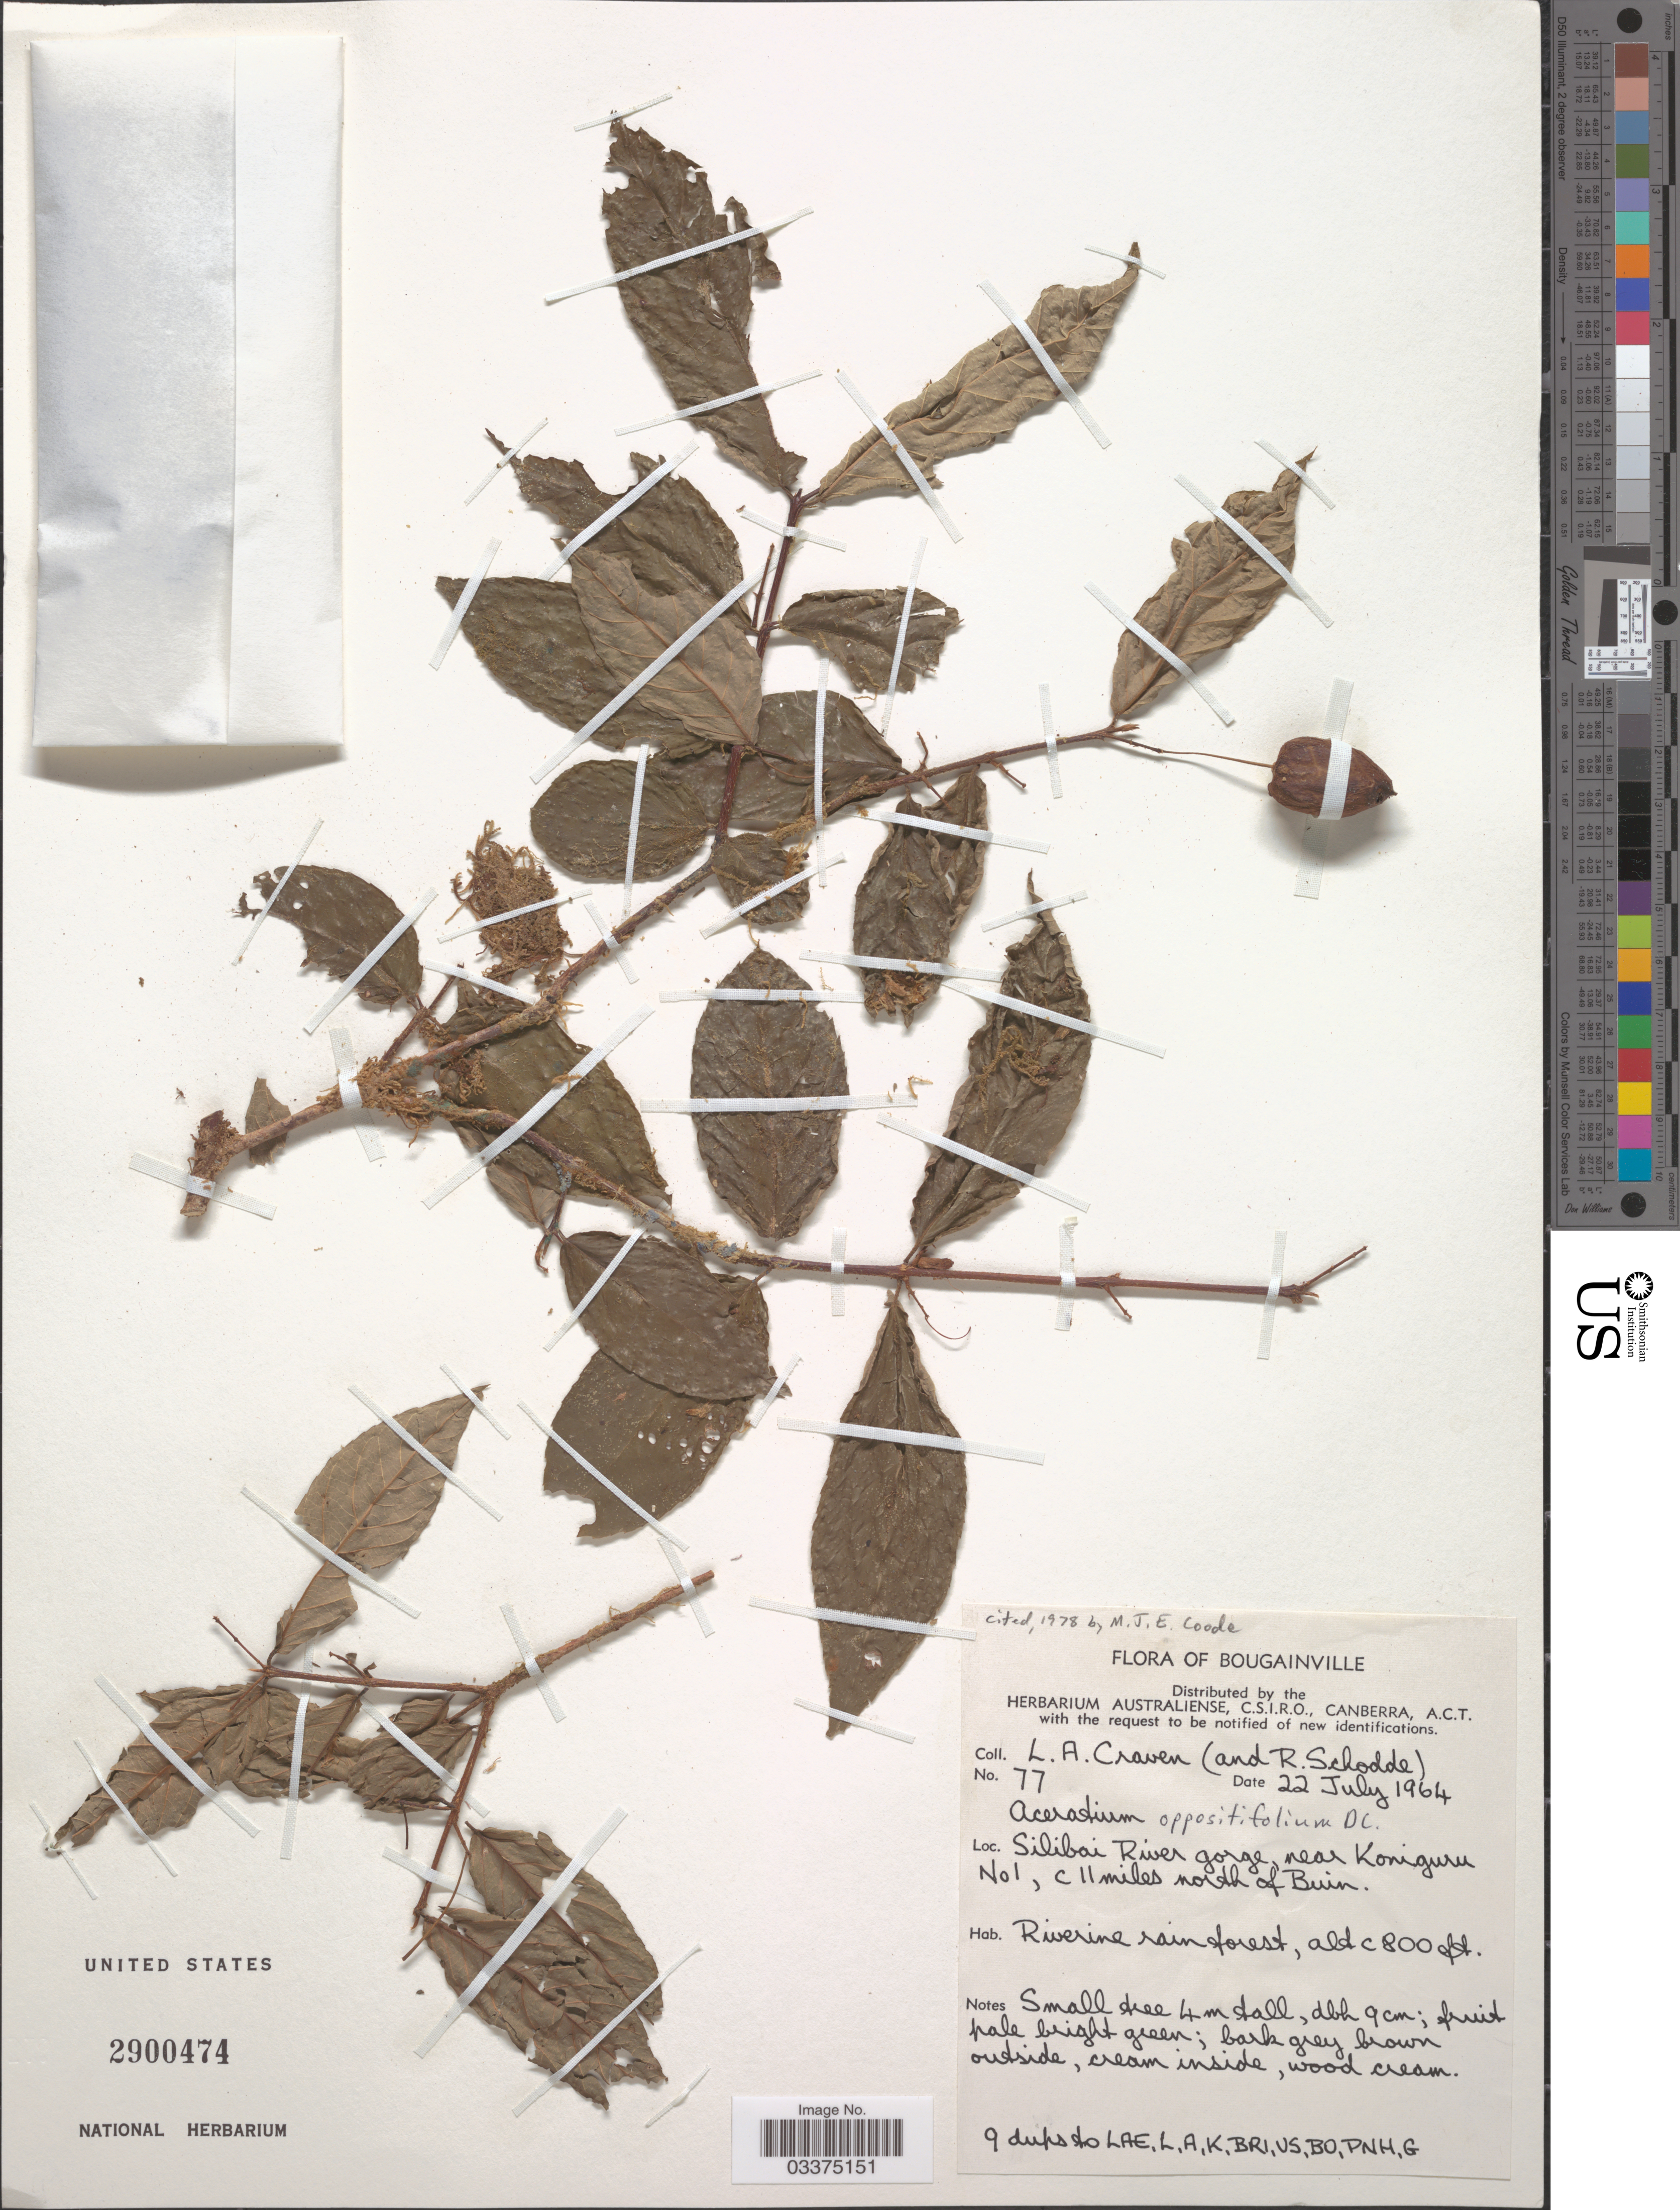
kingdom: Plantae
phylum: Tracheophyta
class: Magnoliopsida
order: Oxalidales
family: Elaeocarpaceae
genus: Aceratium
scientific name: Aceratium oppositifolium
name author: DC.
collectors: L. A. Craven & R. Schodde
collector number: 77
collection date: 1964-07-22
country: Papua New Guinea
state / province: Bougainville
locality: Silibai River gorge, near Koniguru No1, c 11 miles north of Buin.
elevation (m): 244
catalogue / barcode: US 2900474